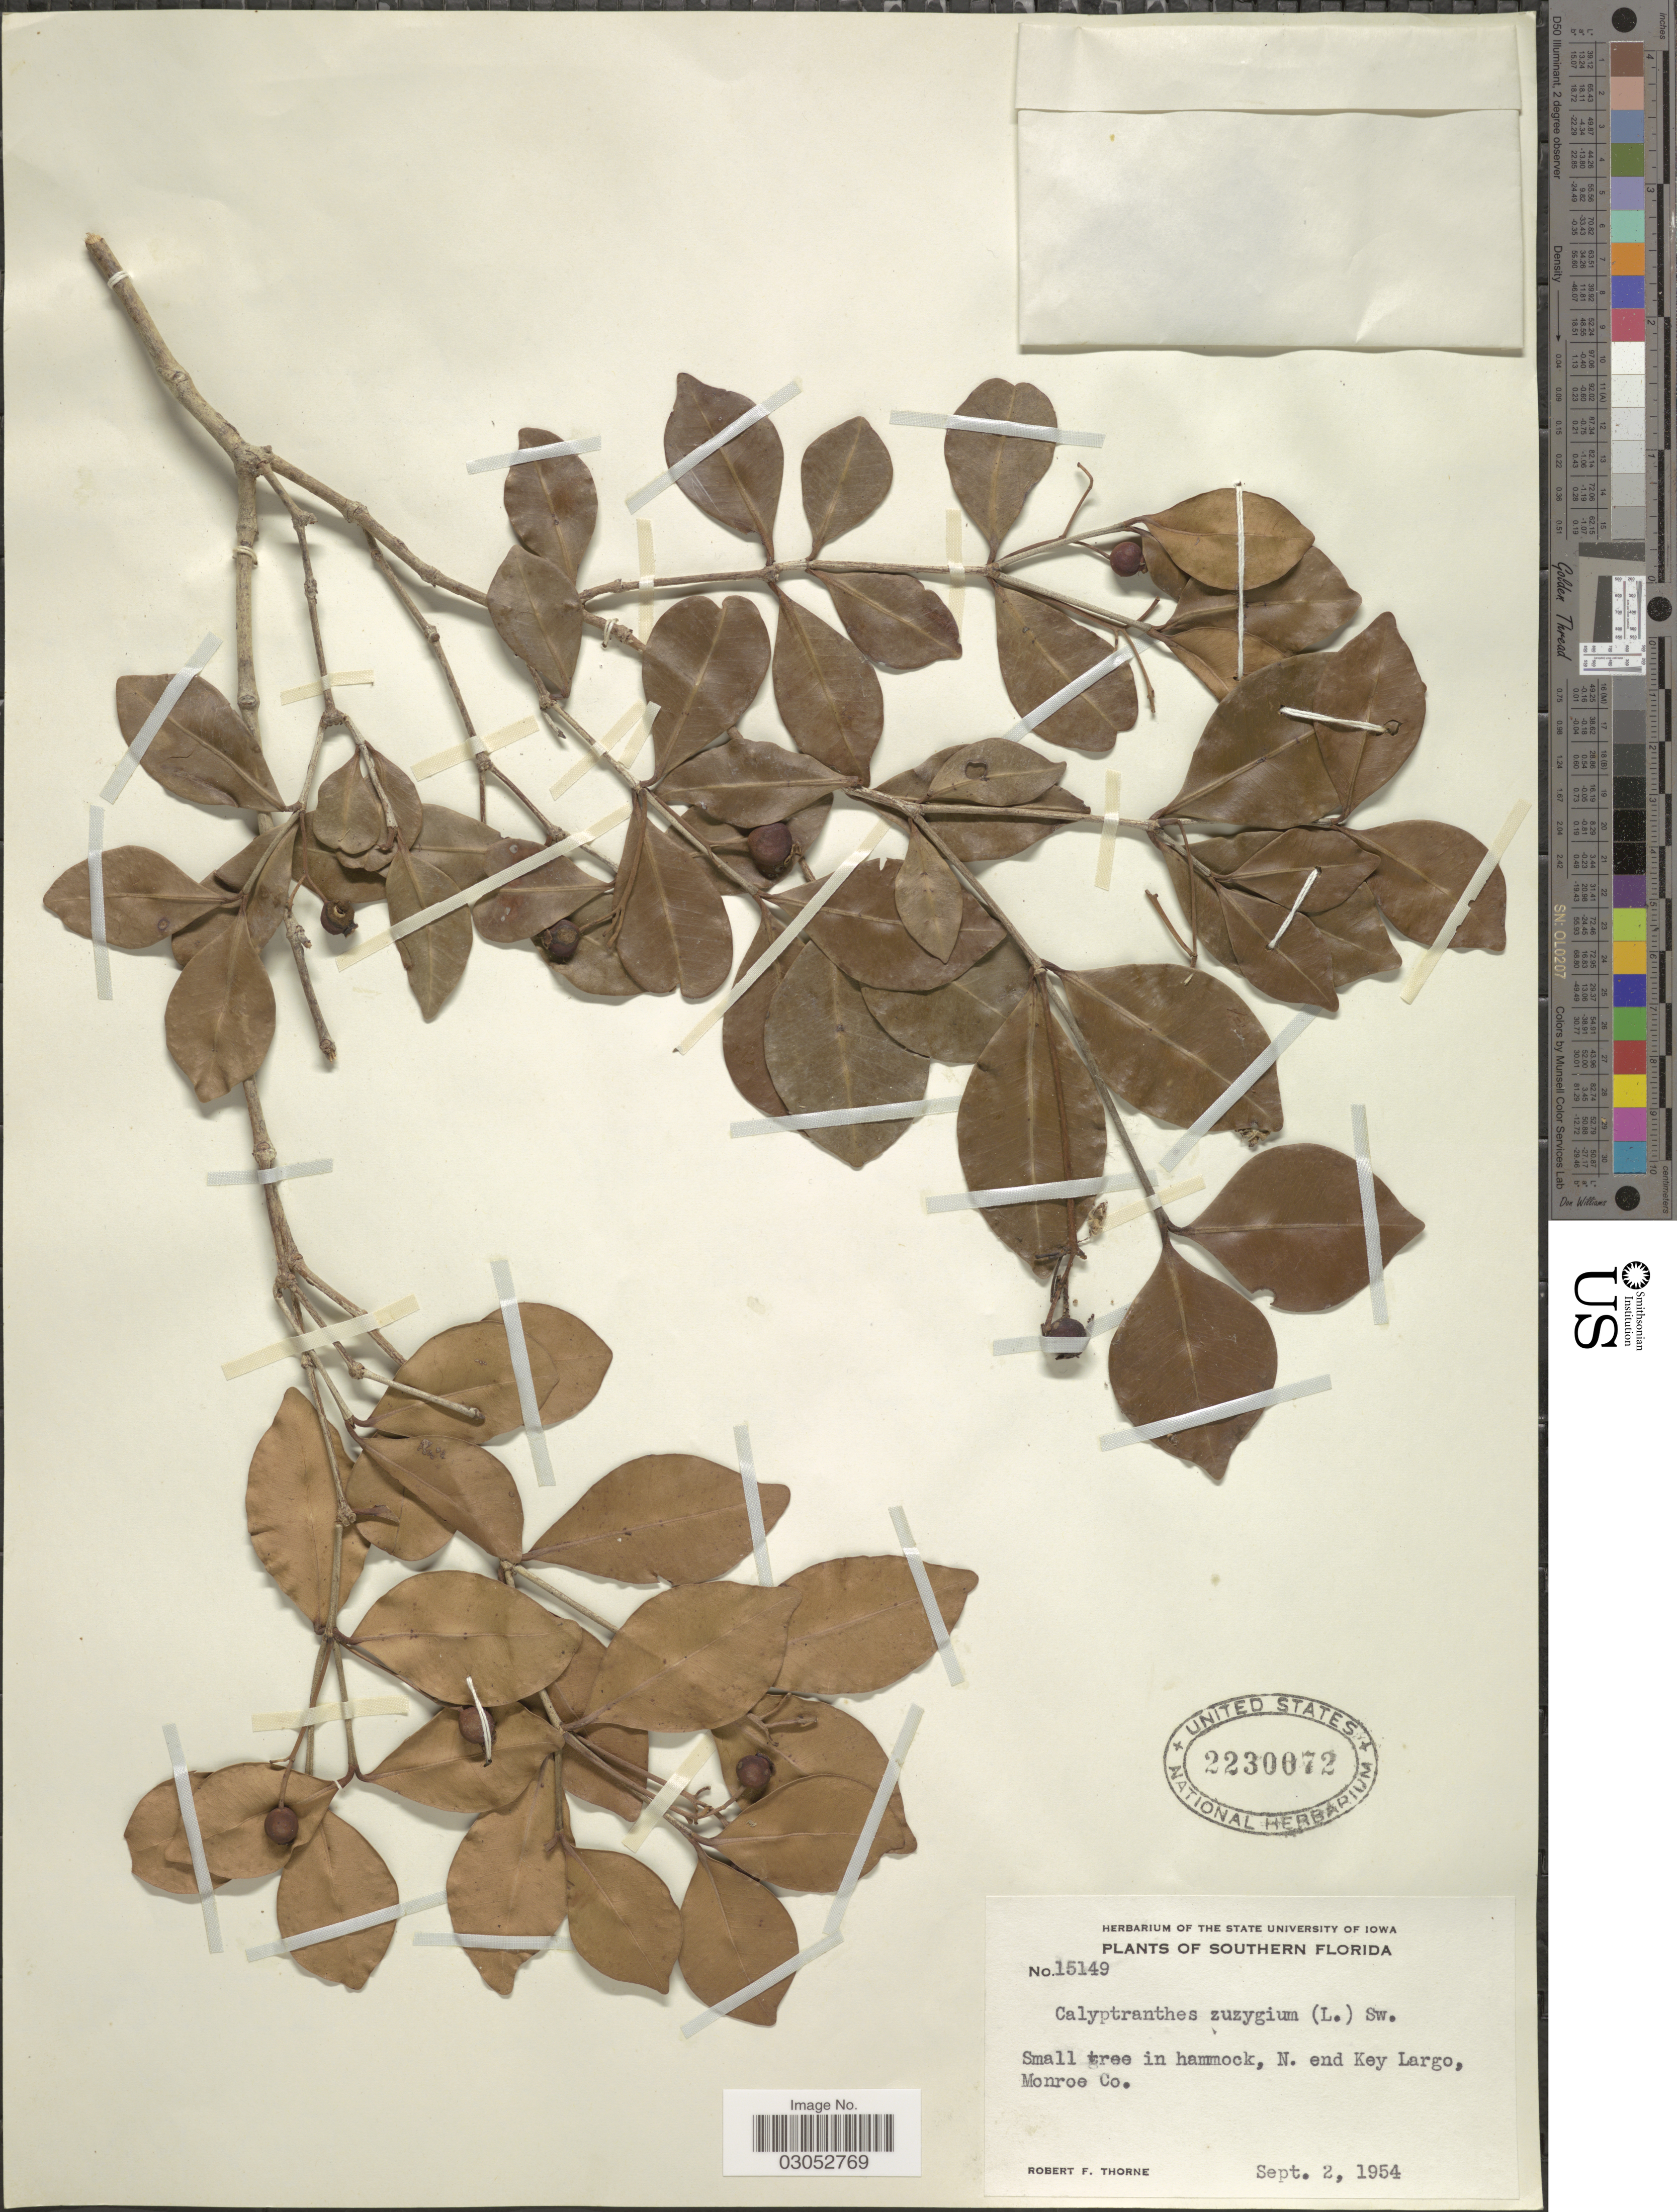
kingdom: Plantae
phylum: Tracheophyta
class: Magnoliopsida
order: Myrtales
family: Myrtaceae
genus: Myrcia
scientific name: Myrcia zuzygium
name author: (L.) A.R. Lourenço & E. Lucas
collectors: R. F. Thorne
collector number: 15149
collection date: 1954-09-02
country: United States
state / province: Florida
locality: Southern Florida. Small tree in hammock, N. end Key Largo, Monroe Co.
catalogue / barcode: US 2230072